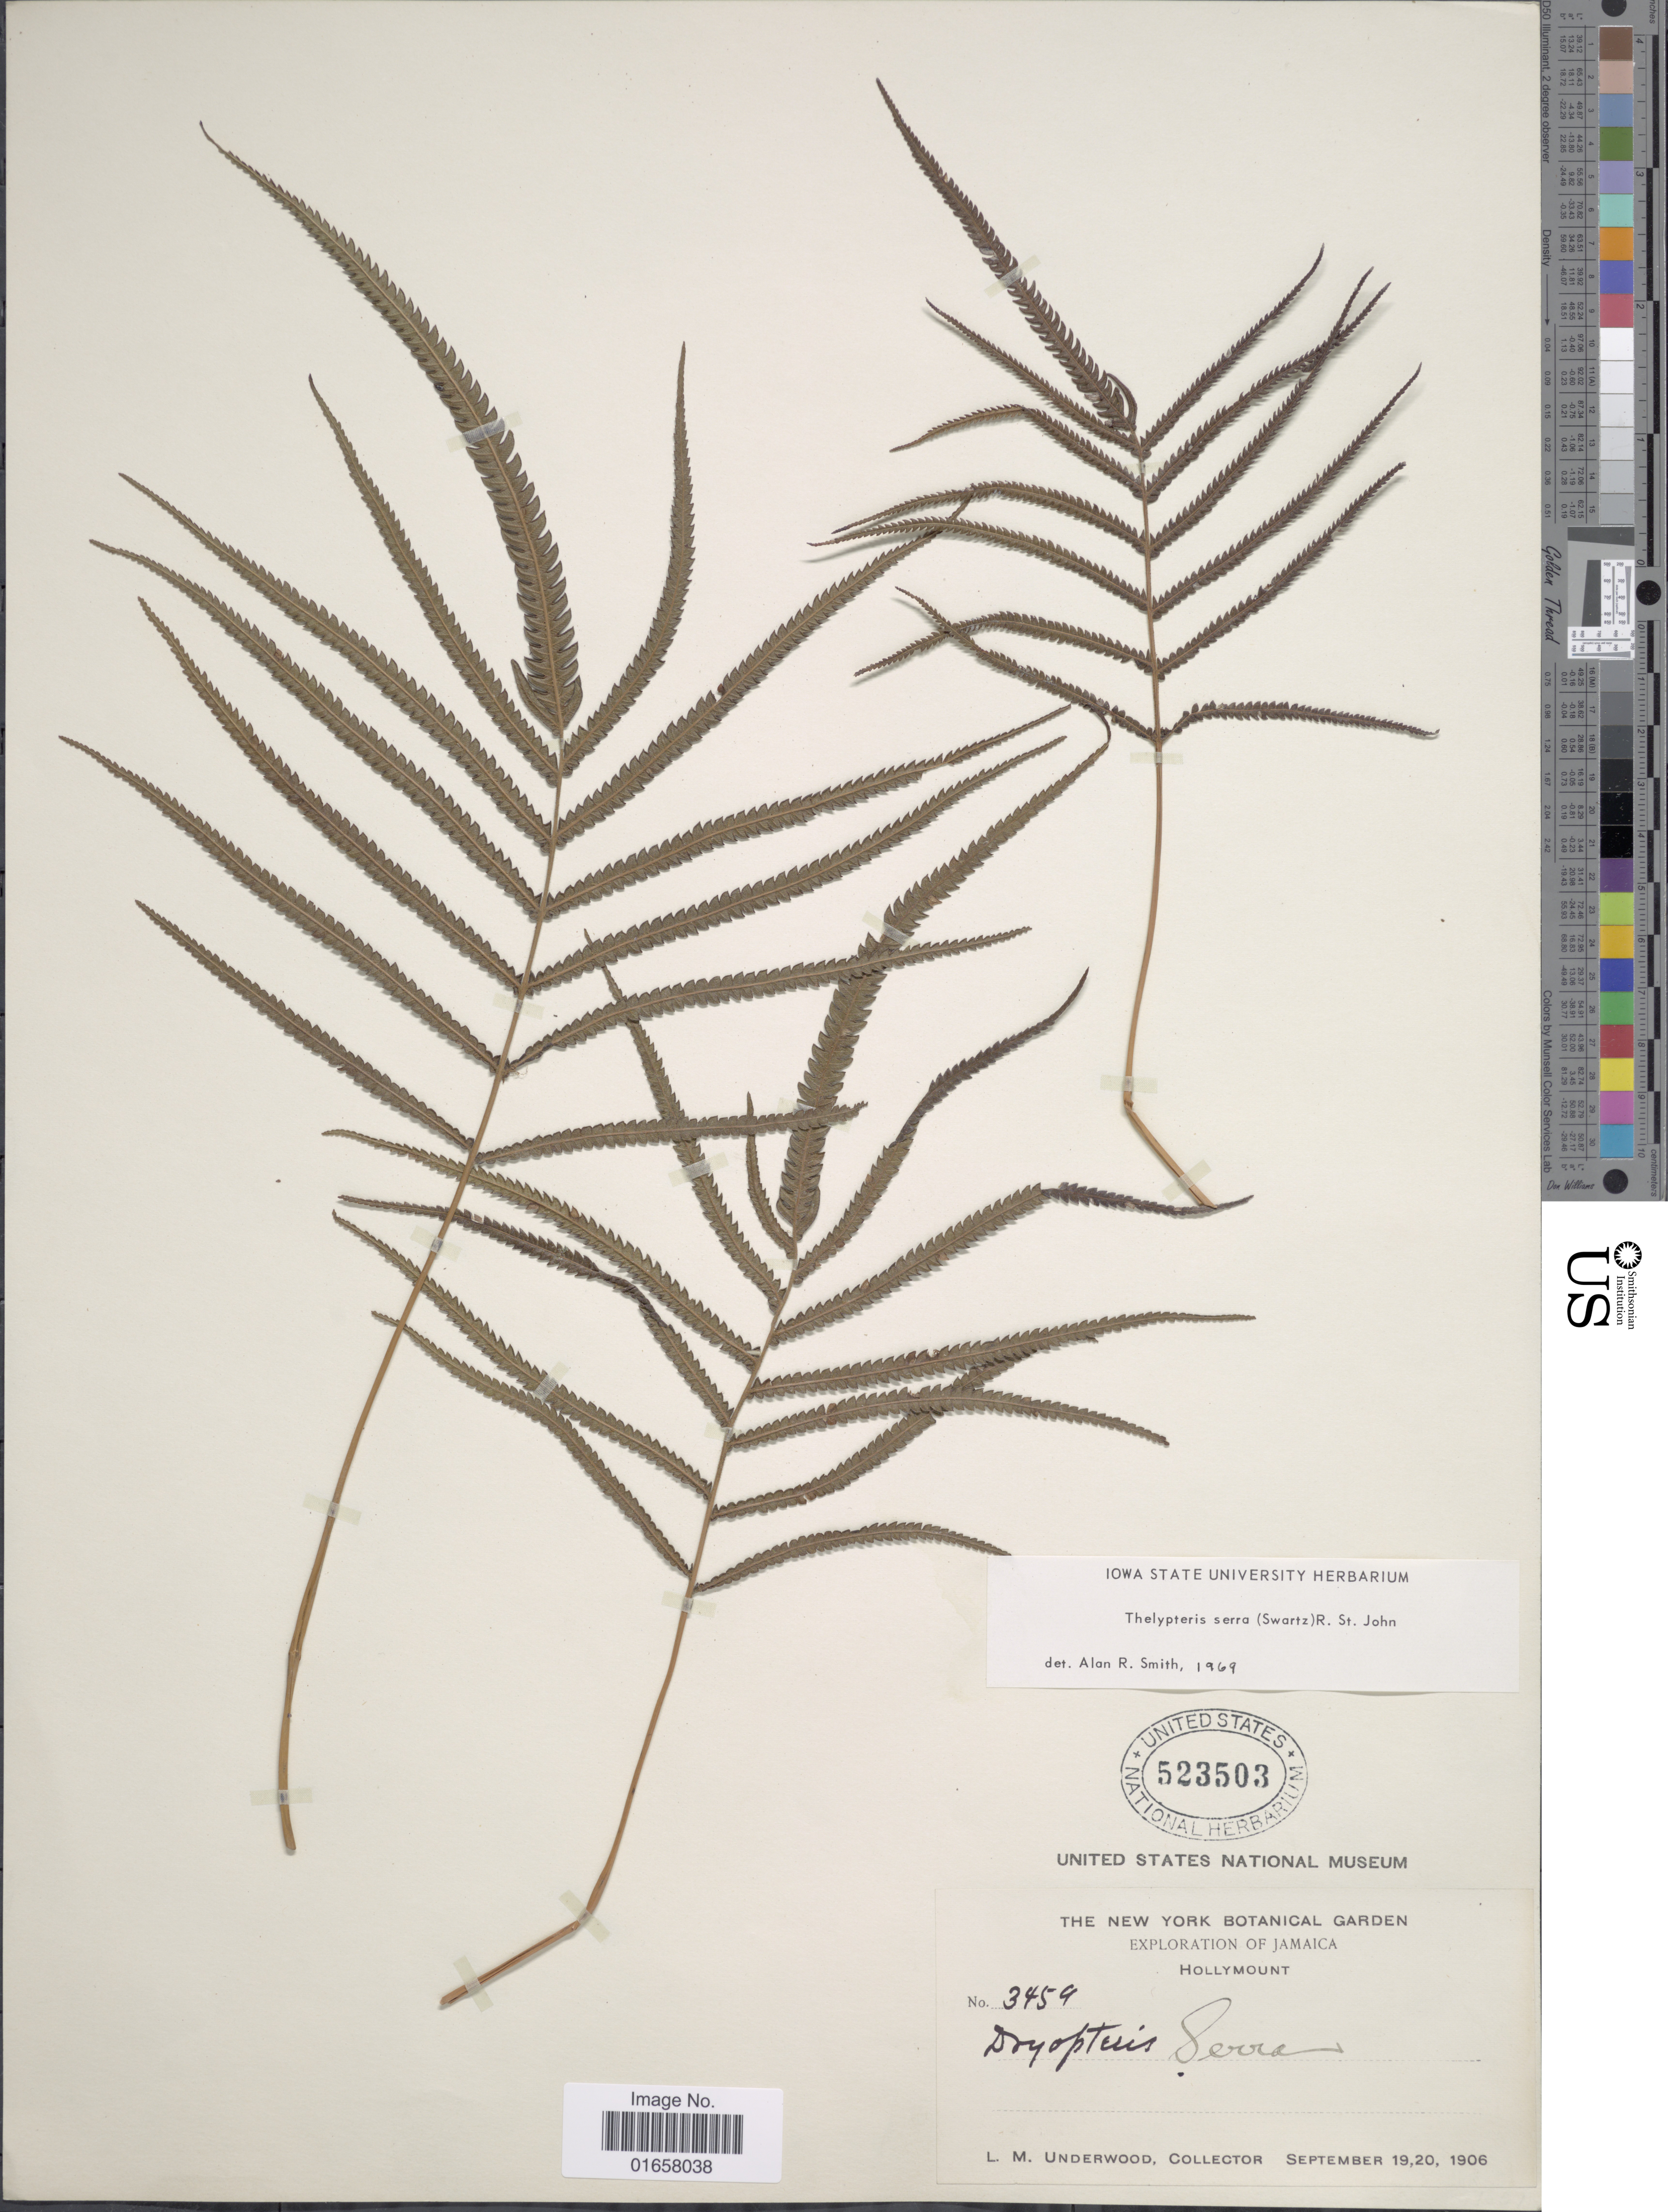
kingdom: Plantae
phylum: Tracheophyta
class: Polypodiopsida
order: Polypodiales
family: Thelypteridaceae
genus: Christella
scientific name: Christella serra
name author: (Sw.) Holttum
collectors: L. M. Underwood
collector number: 3459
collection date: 1906-09-19/1906-09-20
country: Jamaica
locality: Jamaica, Hollymount.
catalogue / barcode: US 523503